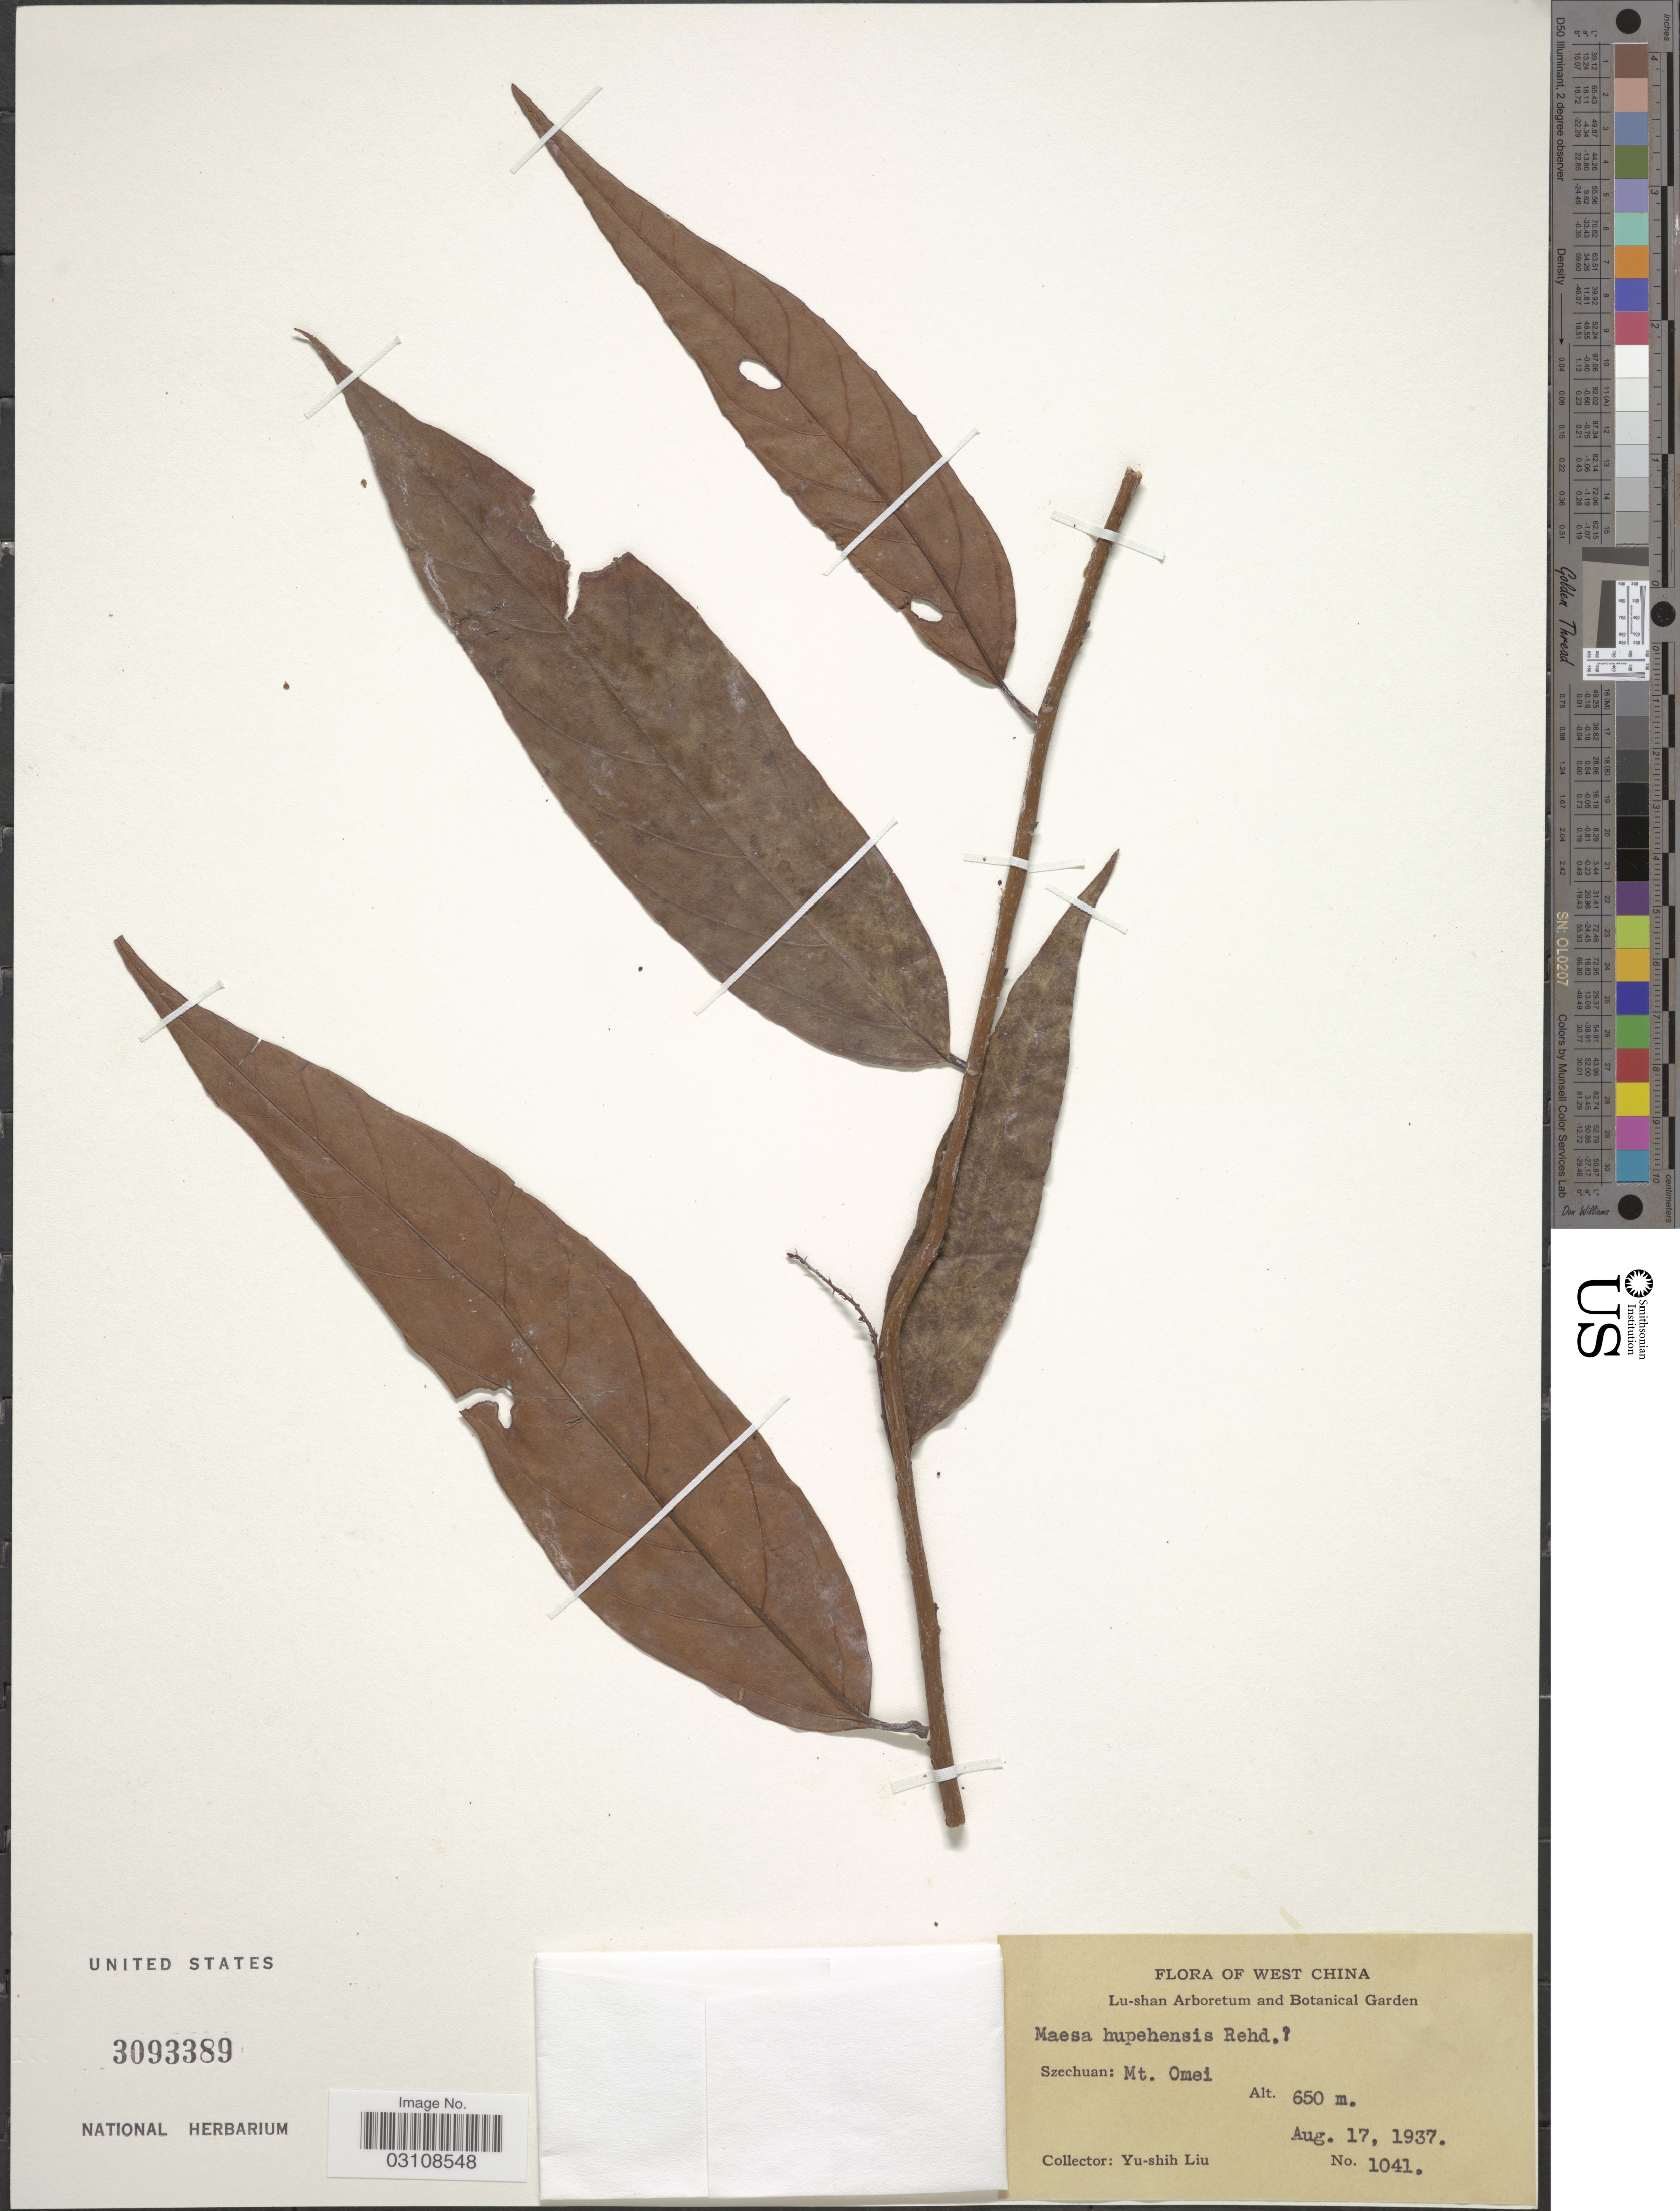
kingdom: Plantae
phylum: Tracheophyta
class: Magnoliopsida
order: Ericales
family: Primulaceae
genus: Maesa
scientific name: Maesa hupehensis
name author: Rehder in Sarg.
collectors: Y.-S. Liu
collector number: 1041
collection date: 1937-08-17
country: China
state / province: Sichuan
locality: West China. Szechuan: Mt. Omei.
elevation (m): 650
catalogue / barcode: US 3093389